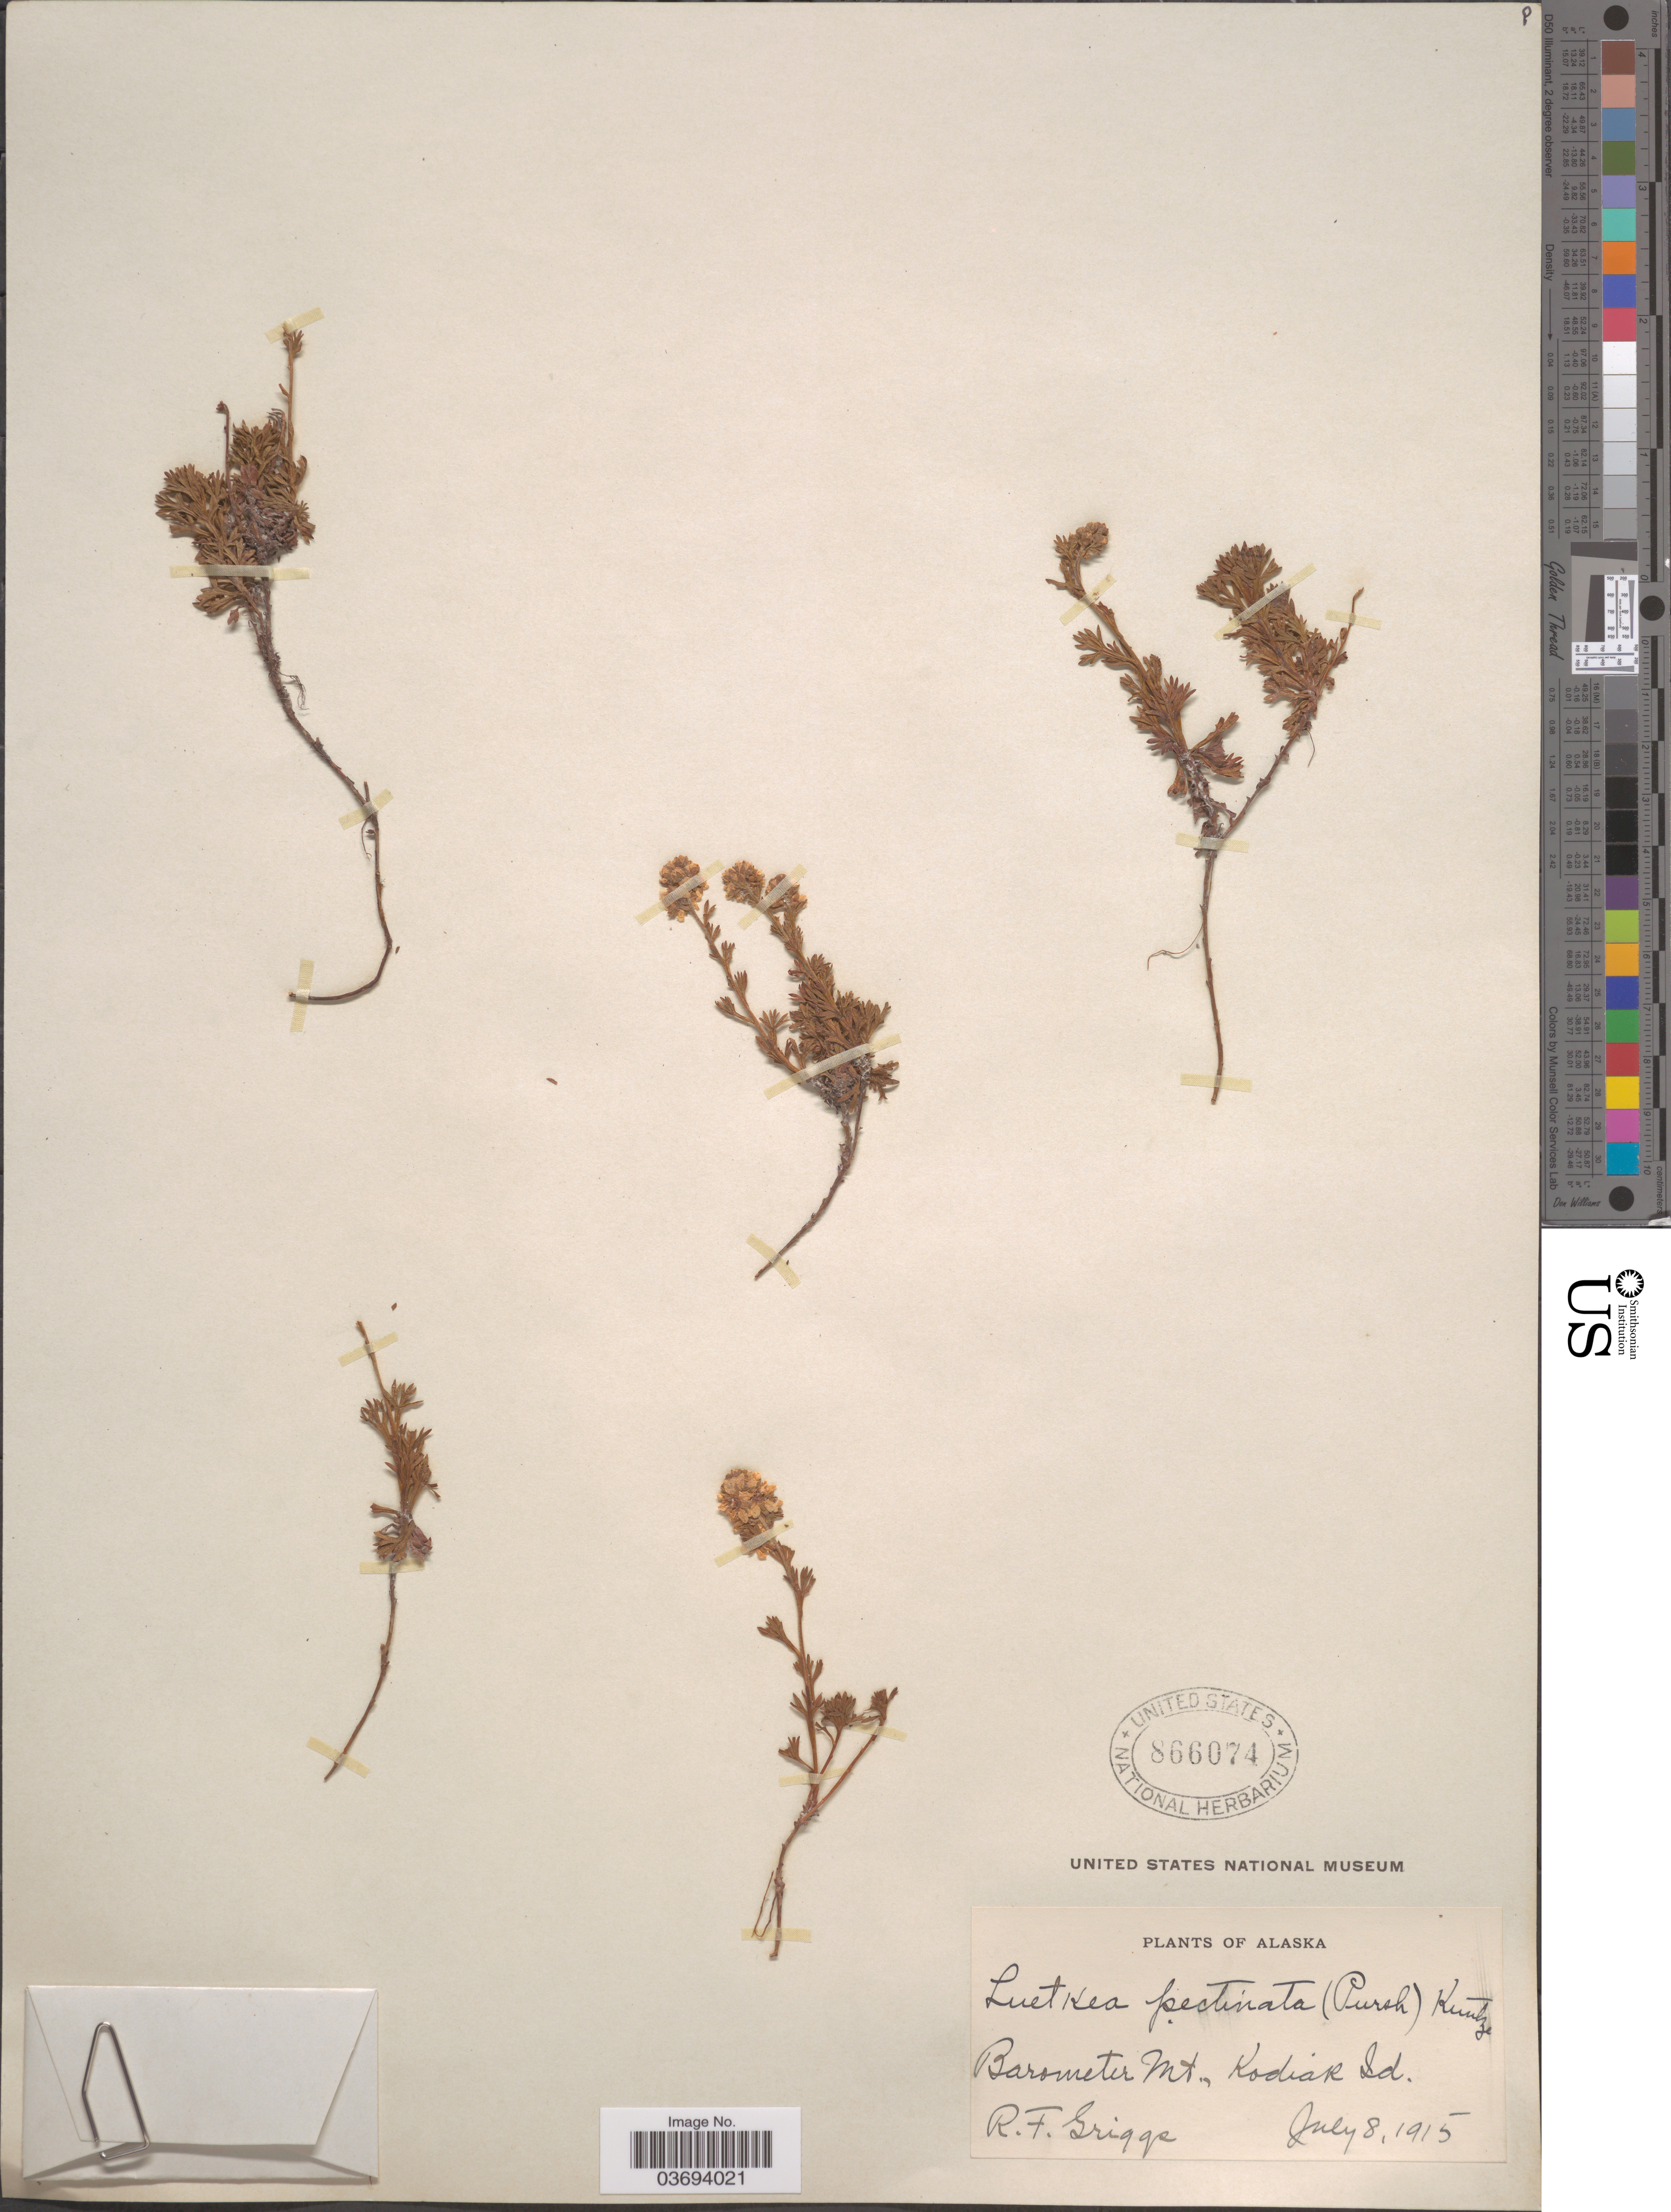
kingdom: Plantae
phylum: Tracheophyta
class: Magnoliopsida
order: Rosales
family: Rosaceae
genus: Luetkea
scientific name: Luetkea pectinata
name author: (Pursh) Kuntze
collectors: R. F. Griggs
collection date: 1915-07-08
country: United States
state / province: Alaska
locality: Barometer Mt., Kodiak Id.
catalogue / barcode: US 866074